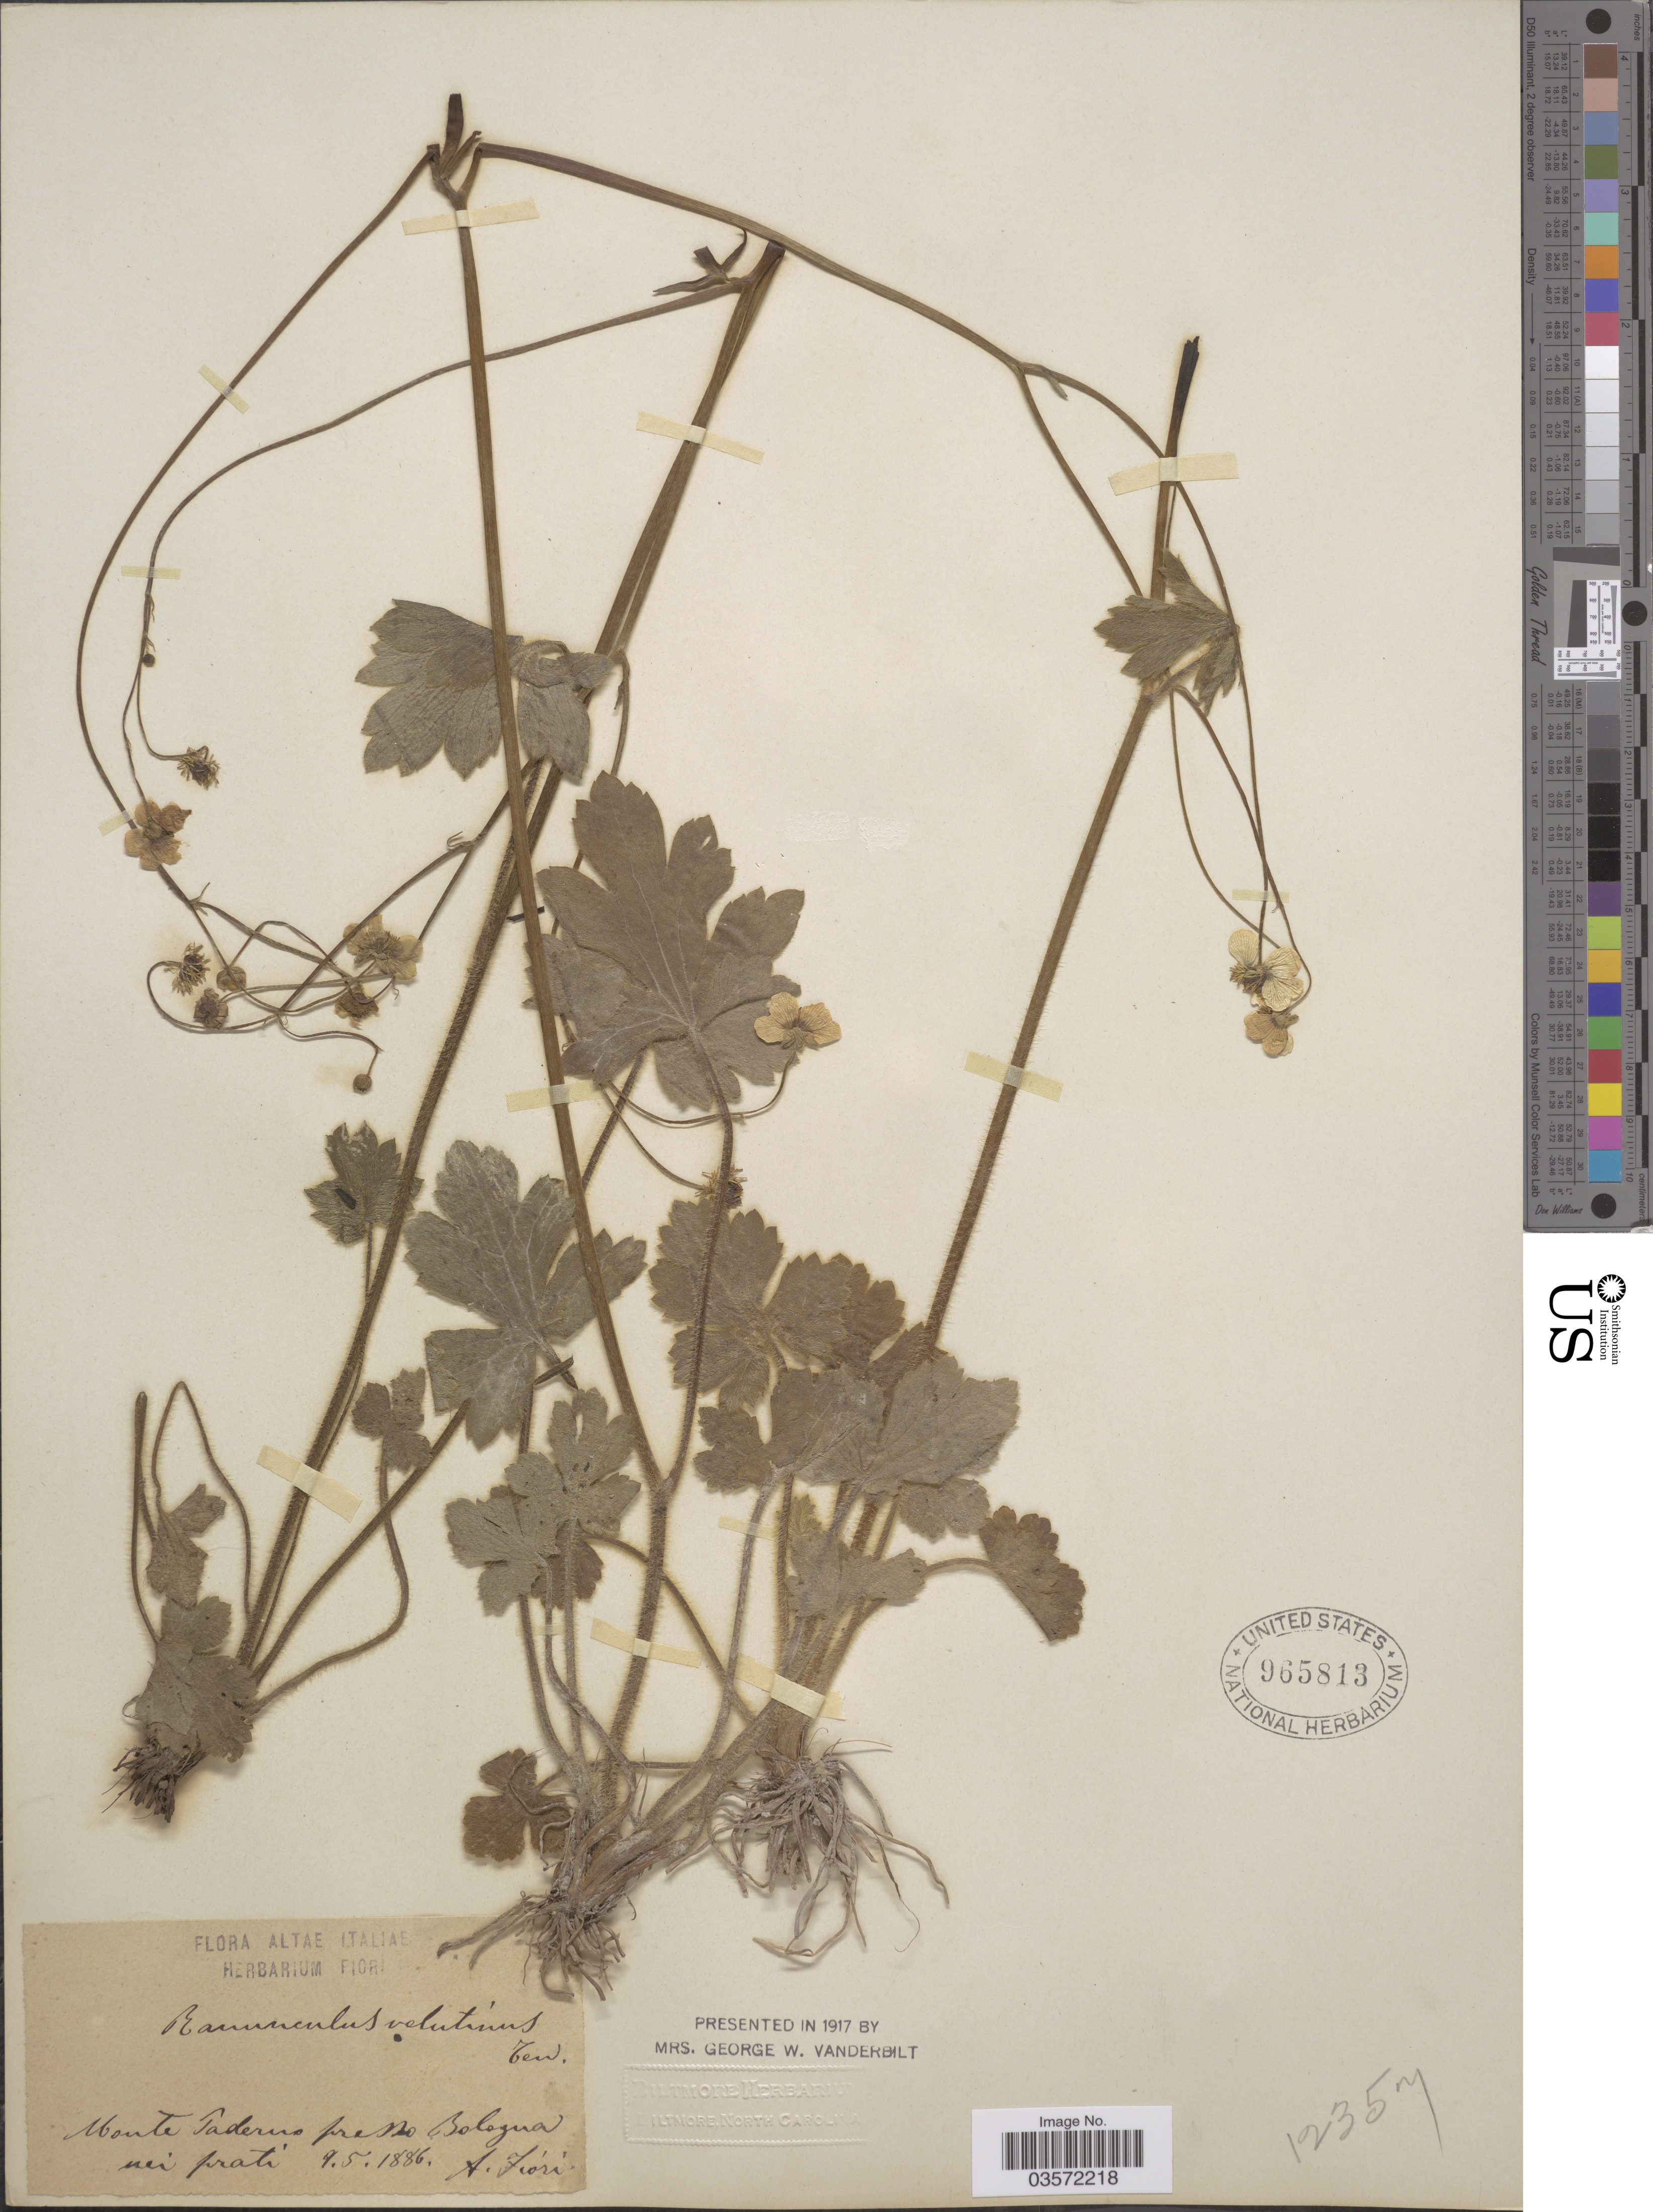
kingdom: Plantae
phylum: Tracheophyta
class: Magnoliopsida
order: Ranunculales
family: Ranunculaceae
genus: Ranunculus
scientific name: Ranunculus velutinus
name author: Ten.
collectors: A. Fiori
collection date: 1886-05-09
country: Italy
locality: Altae Italiae. Monte Taderno presso Bologna.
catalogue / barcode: US 965813